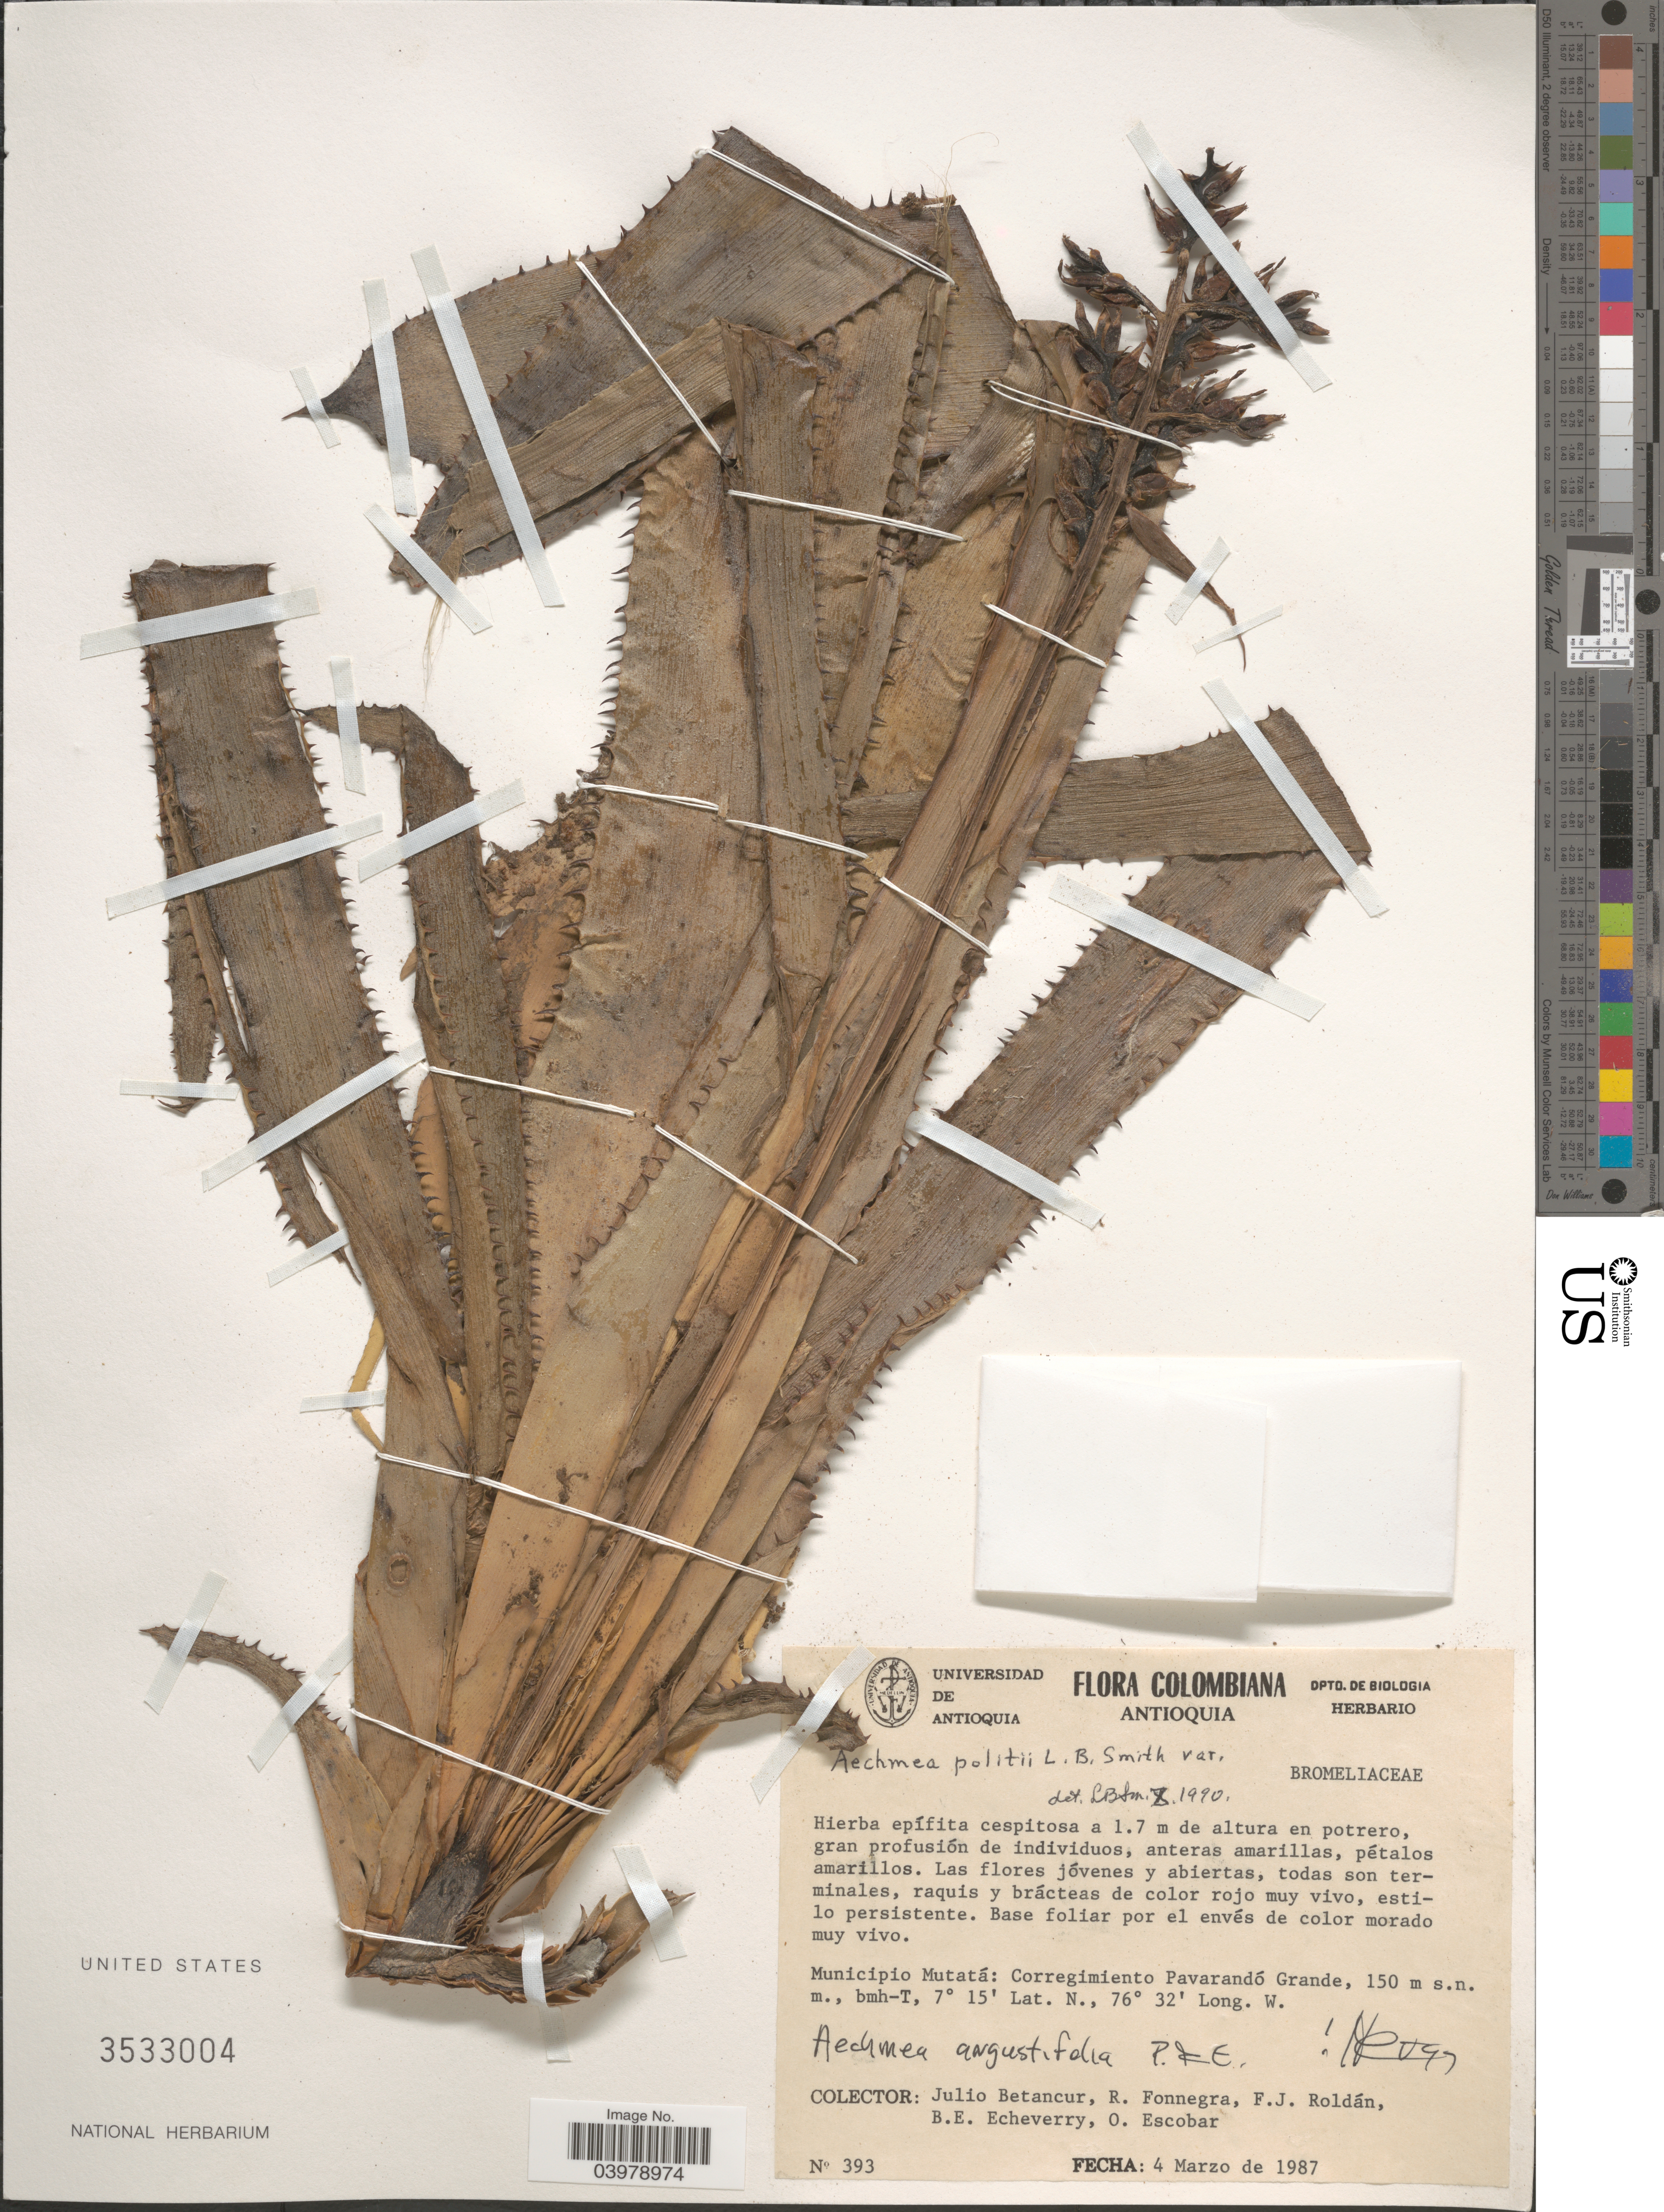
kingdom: Plantae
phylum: Tracheophyta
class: Liliopsida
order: Poales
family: Bromeliaceae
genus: Aechmea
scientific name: Aechmea angustifolia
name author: Poepp. & Endl.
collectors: J. Betancur, R. Fonnegra G., F. J. Roldán, B. Echeverry & O. Escobar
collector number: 393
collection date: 1987-03-04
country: Colombia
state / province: Antioquia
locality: Municipio Mutatá: Corregimiento Pavarandó Grande.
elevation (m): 150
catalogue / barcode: US 3533004